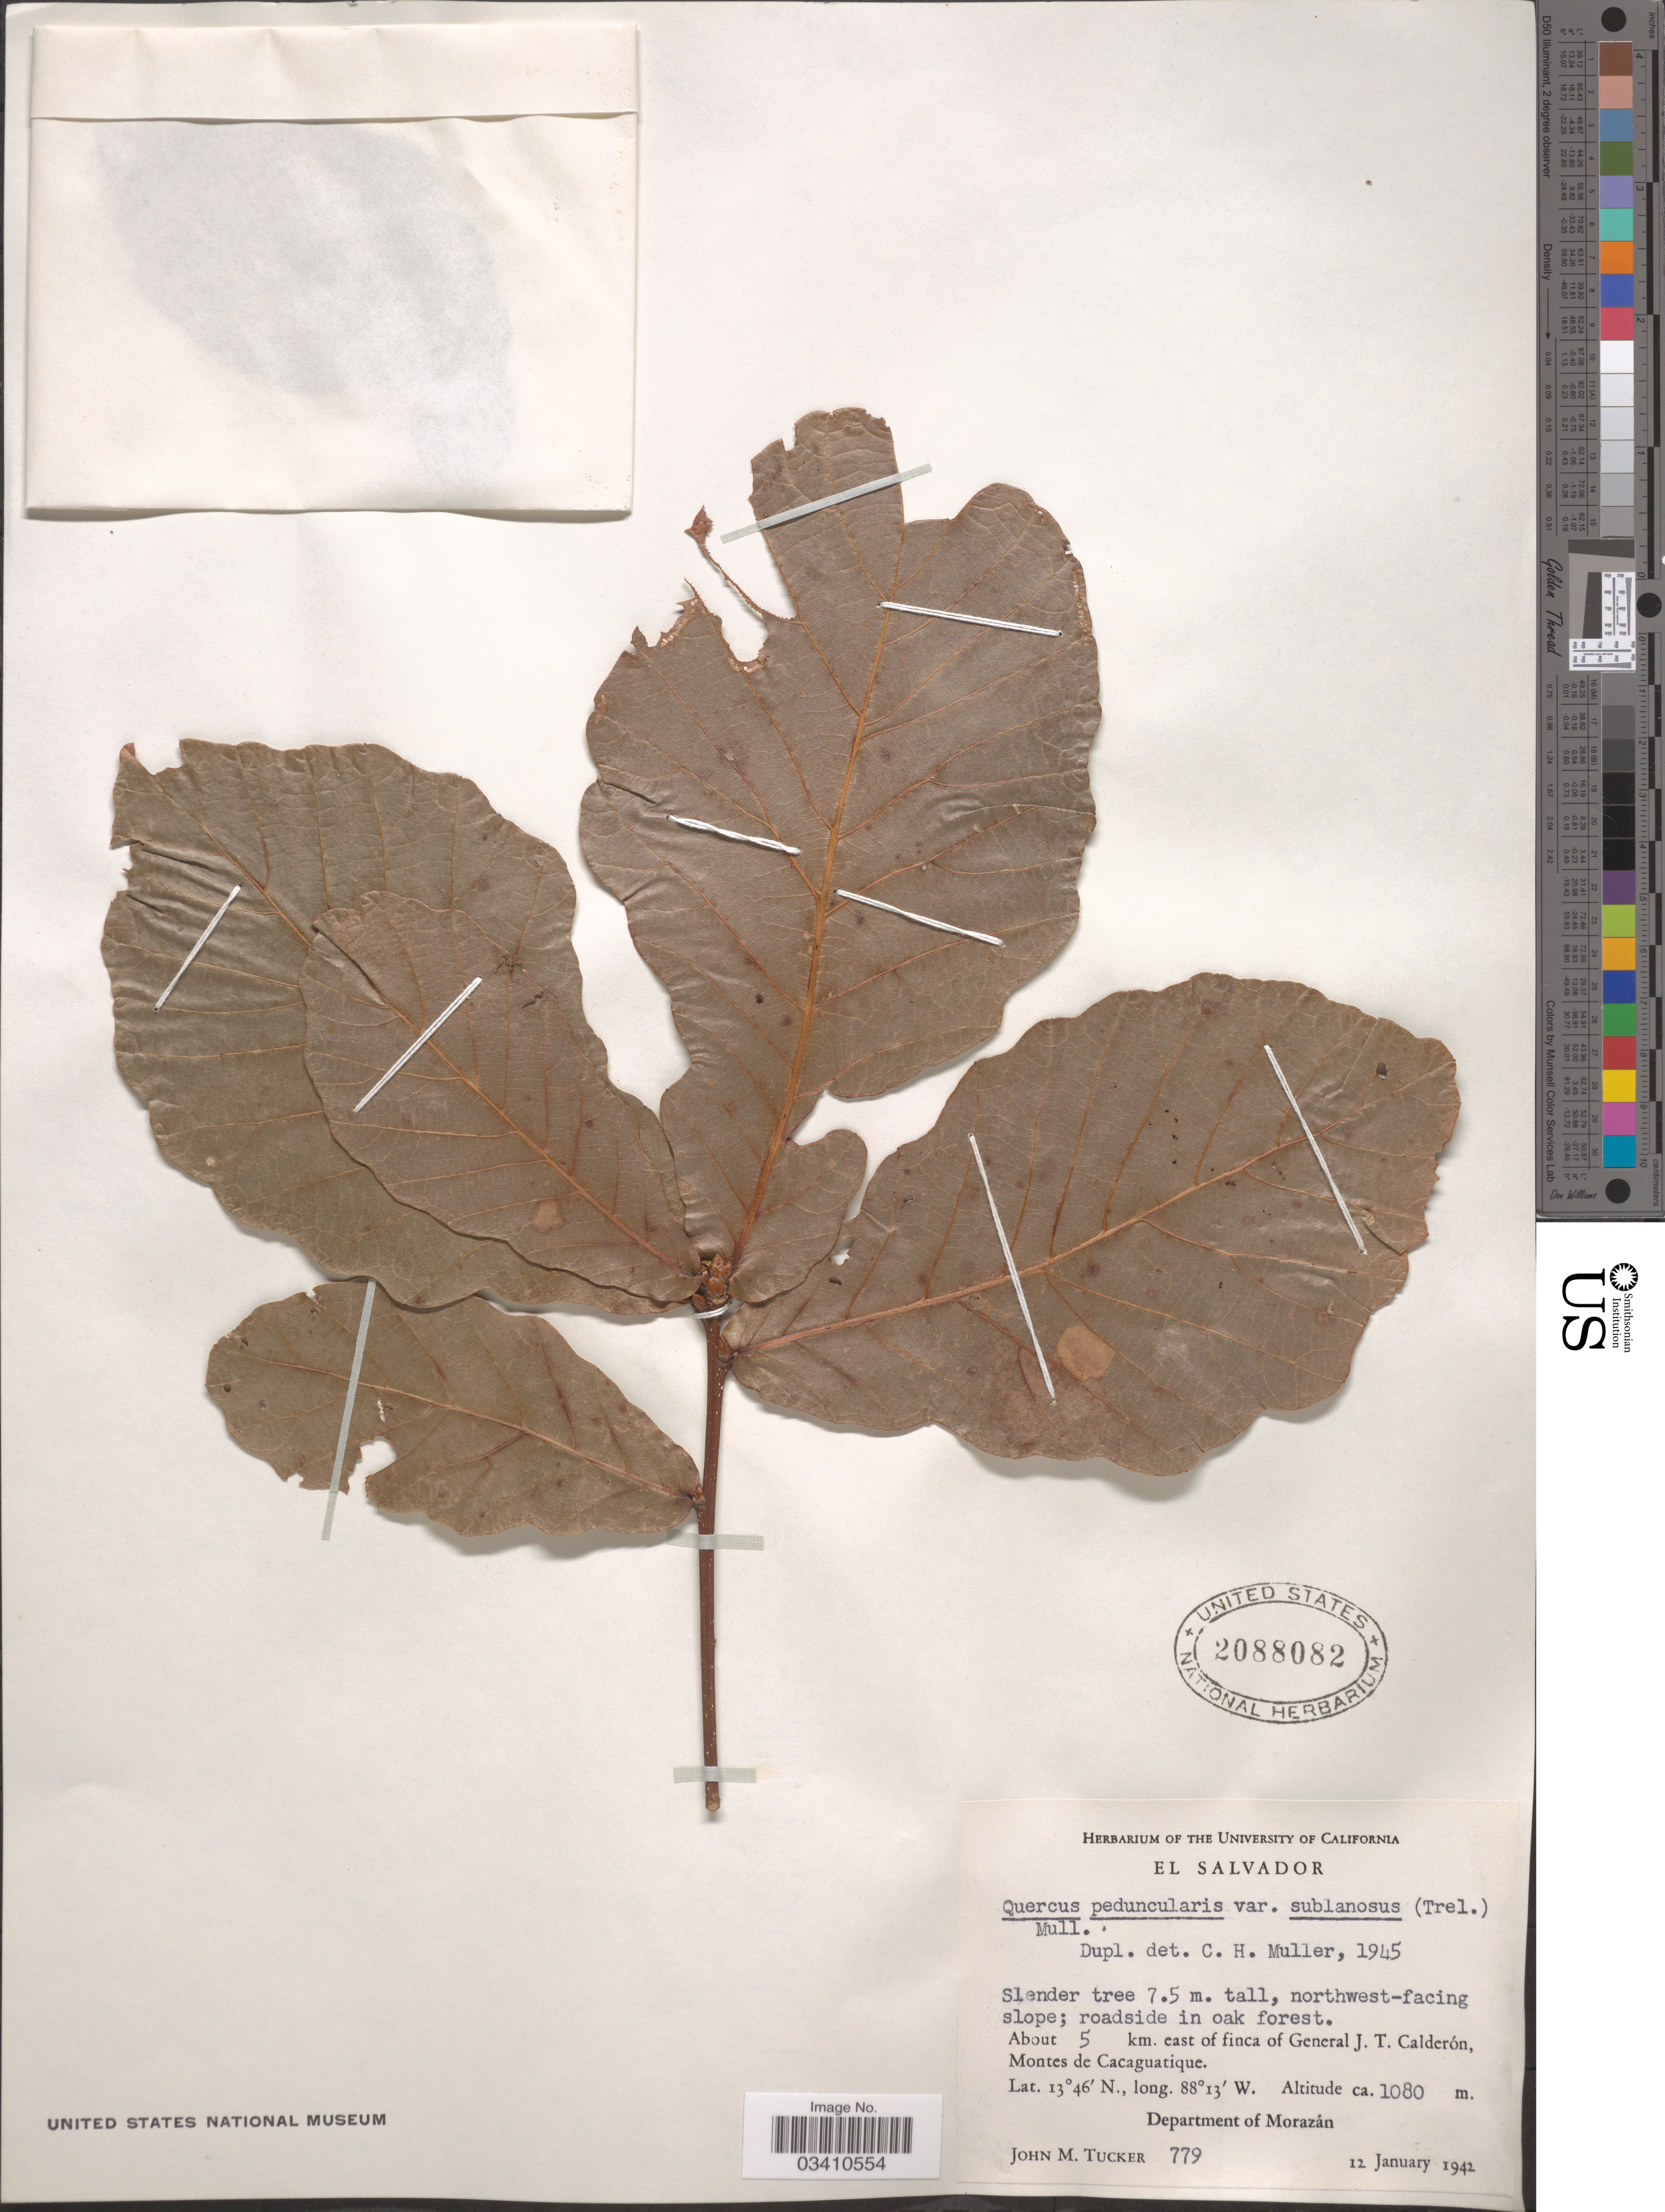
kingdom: Plantae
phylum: Tracheophyta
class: Magnoliopsida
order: Fagales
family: Fagaceae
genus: Quercus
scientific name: Quercus peduncularis var. sublanosa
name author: (Trel.) C.H. Müll.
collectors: J. M. Tucker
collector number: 779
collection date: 1942-01-12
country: El Salvador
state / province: Morazan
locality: About 5 km. east of finca of General J. T. Calderón, Montes de Cacaguatique. Department of Morazán.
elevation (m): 1080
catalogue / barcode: US 2088082